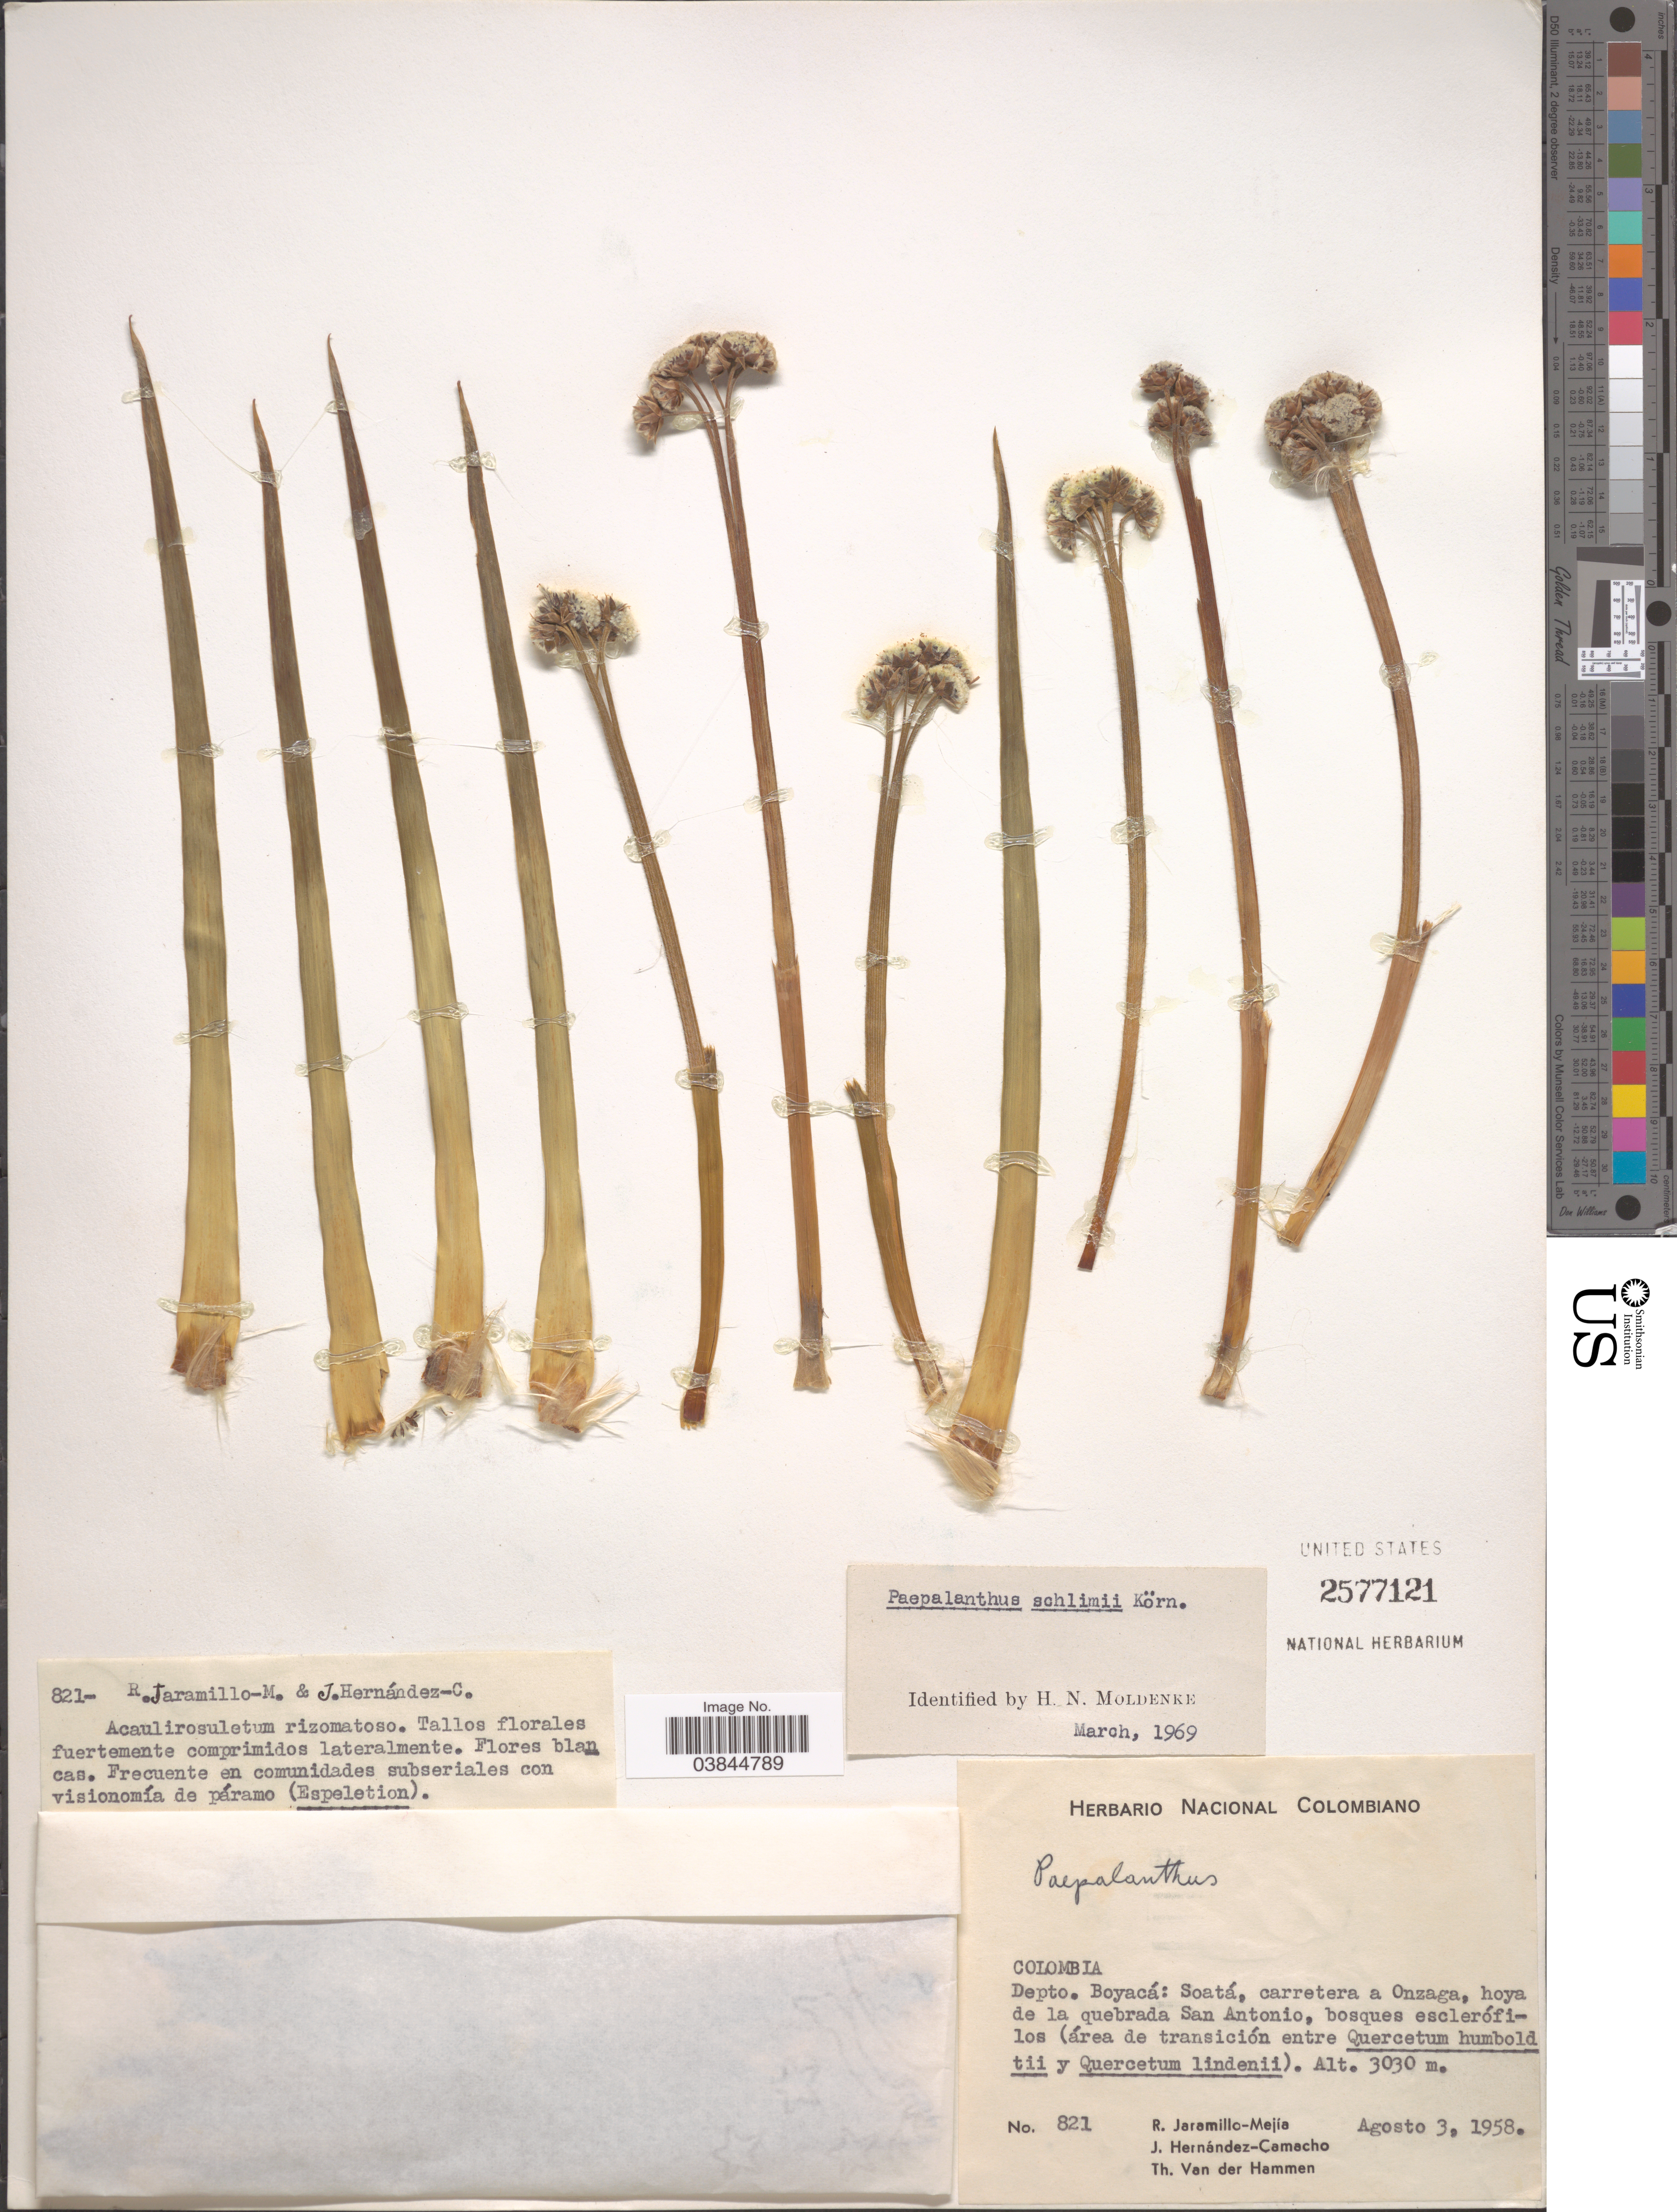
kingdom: Plantae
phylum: Tracheophyta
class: Liliopsida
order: Poales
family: Eriocaulaceae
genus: Paepalanthus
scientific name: Paepalanthus petraeus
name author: Körn. in Mart.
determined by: Sauthier, Laura Jeanne, (SPF), Universidade de Sao Paulo (BRAZIL)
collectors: R. Jaramillo M., J. Hernández-Camacho & T. Van der Hammen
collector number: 821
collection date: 1958-08-03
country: Colombia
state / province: Boyacá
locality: Depto. Boyacá: Soatá, carretera a Onzaga, hoya de la quebrada San Antonio.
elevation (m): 3030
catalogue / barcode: US 2577121